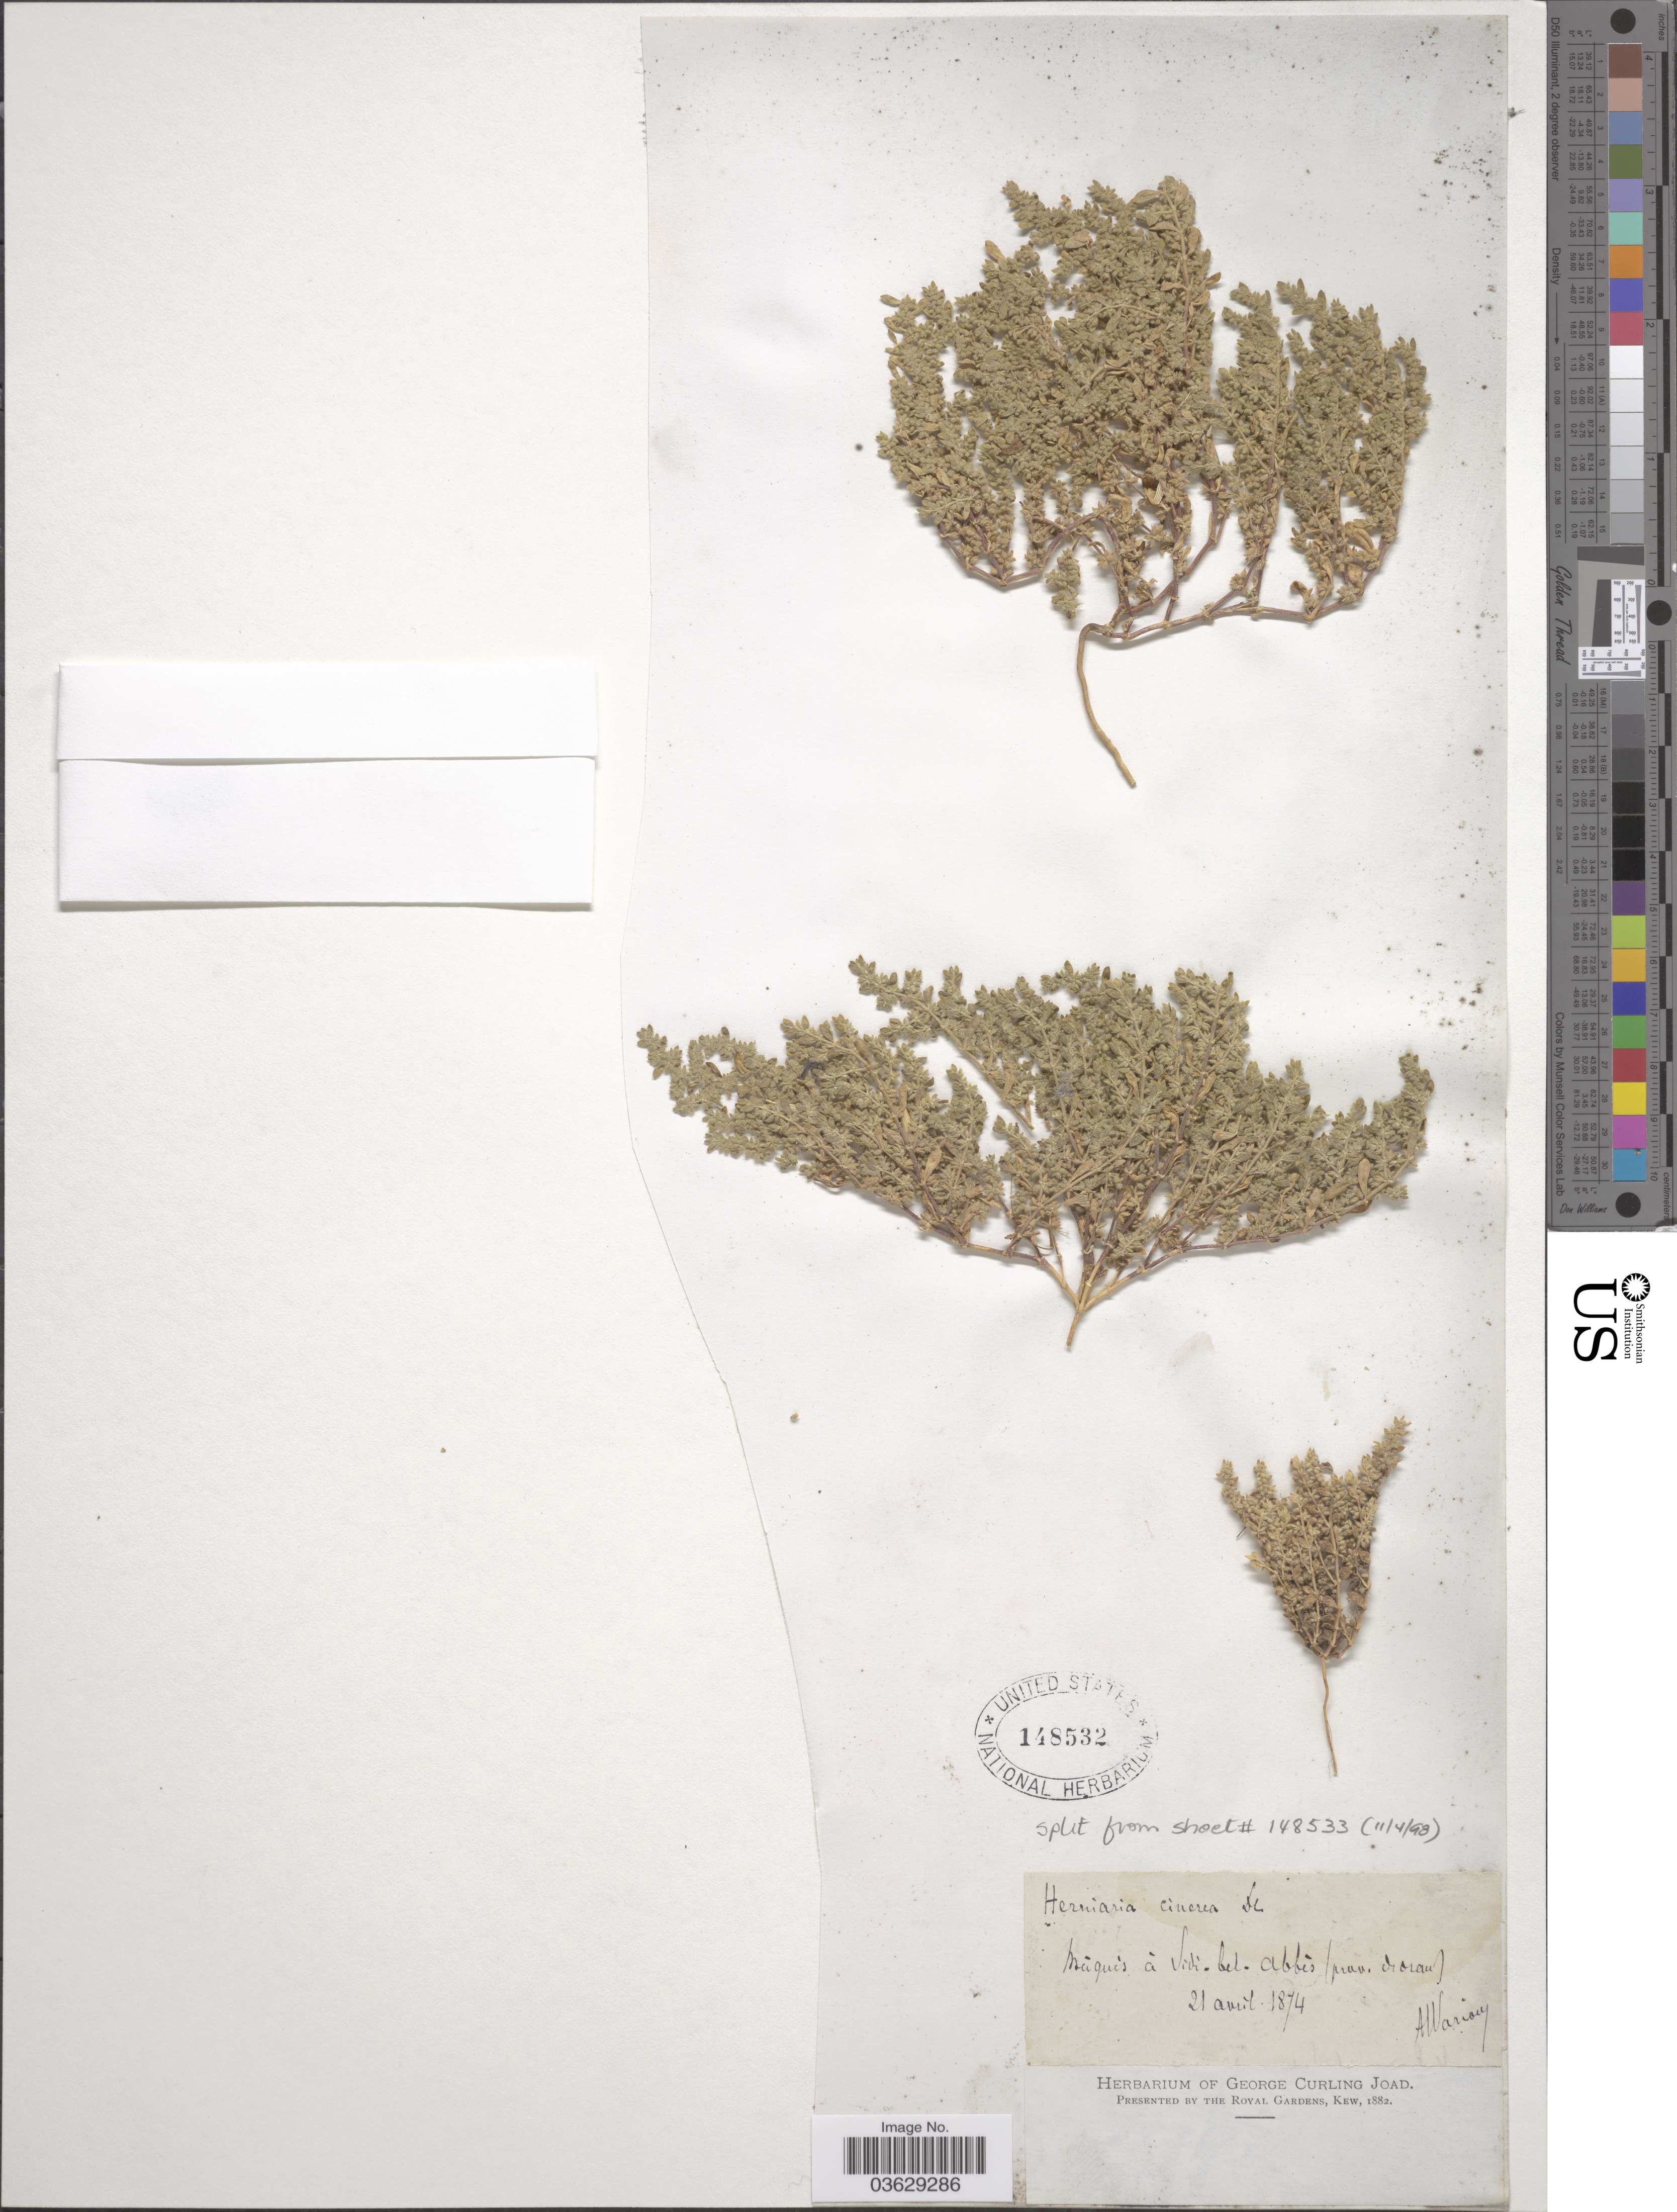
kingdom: Plantae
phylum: Tracheophyta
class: Magnoliopsida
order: Caryophyllales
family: Caryophyllaceae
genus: Herniaria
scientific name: Herniaria cinerea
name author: DC.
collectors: A. Warion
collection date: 1874-04-21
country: Algeria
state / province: Oran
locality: Máquis á Sidi-bei Abbís (prov. Oran).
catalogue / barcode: US 148532